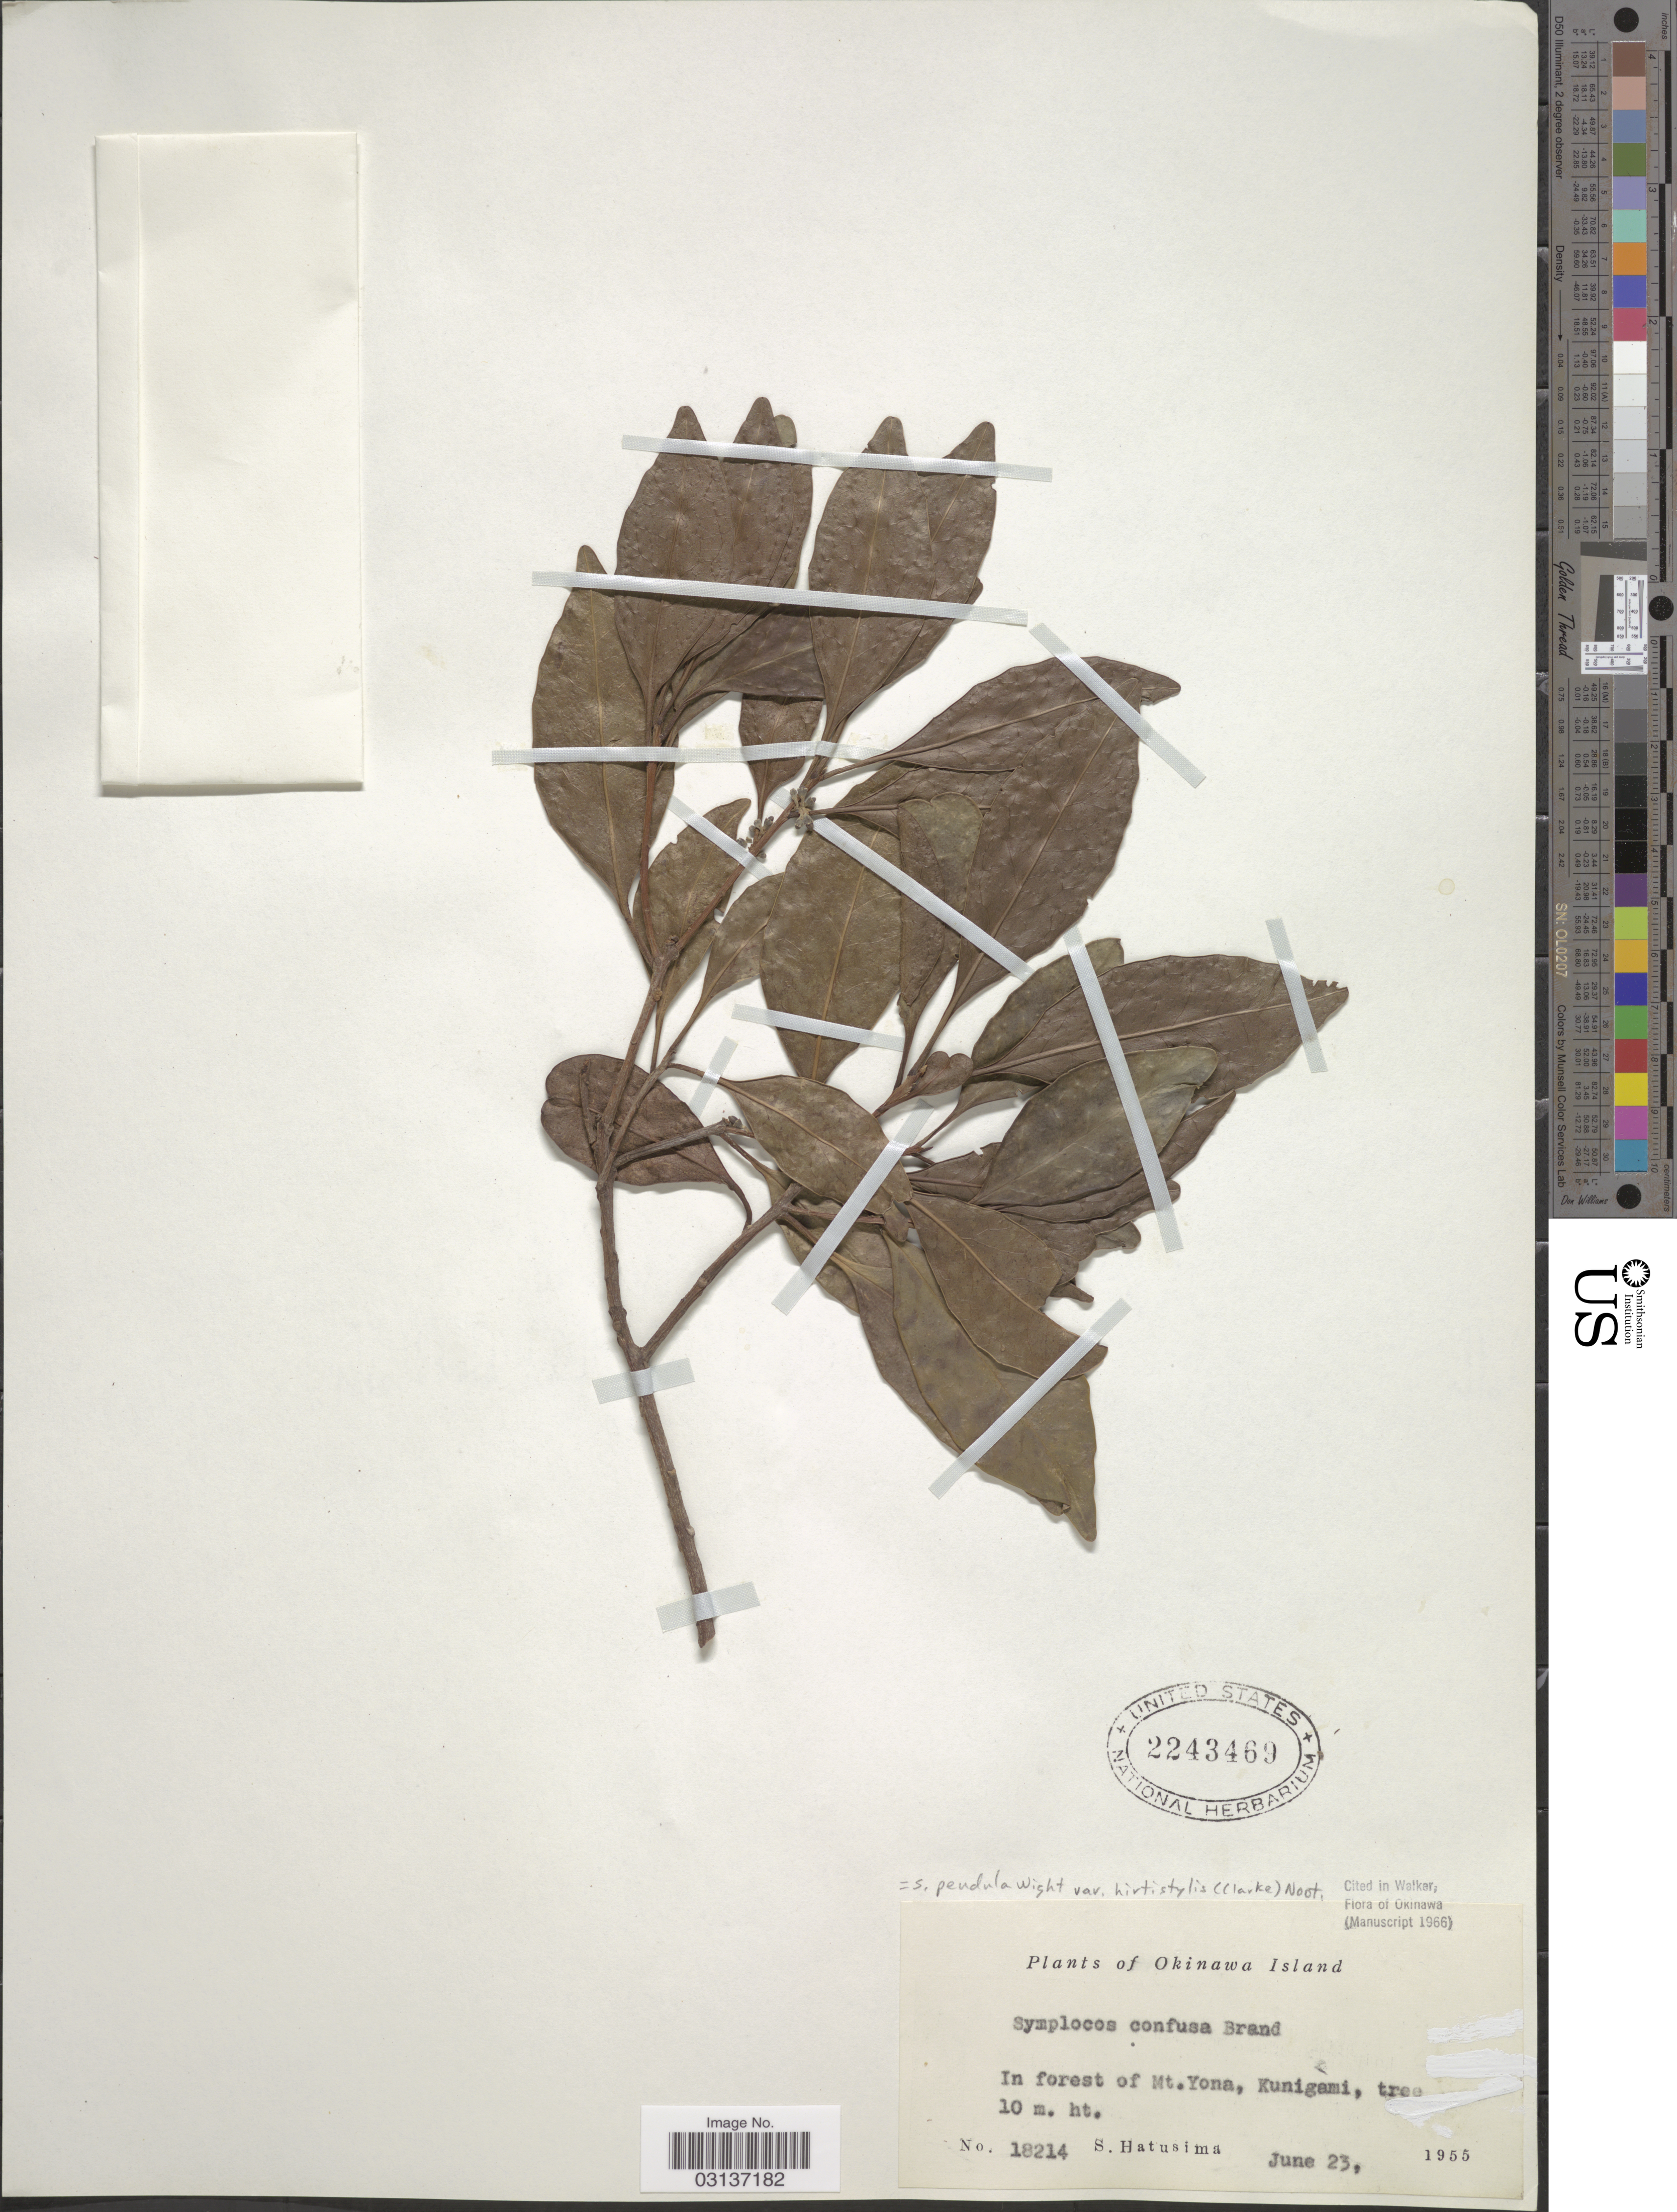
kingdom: Plantae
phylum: Tracheophyta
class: Magnoliopsida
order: Ericales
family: Symplocaceae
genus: Cordyloblaste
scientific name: Cordyloblaste pendula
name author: (Wight) Alston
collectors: S. Hatusima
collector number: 18214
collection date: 1955-06-23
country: Japan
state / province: Okinawa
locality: Okinawa Island. In forest of Mt. Yona, Kunigami.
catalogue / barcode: US 2243469